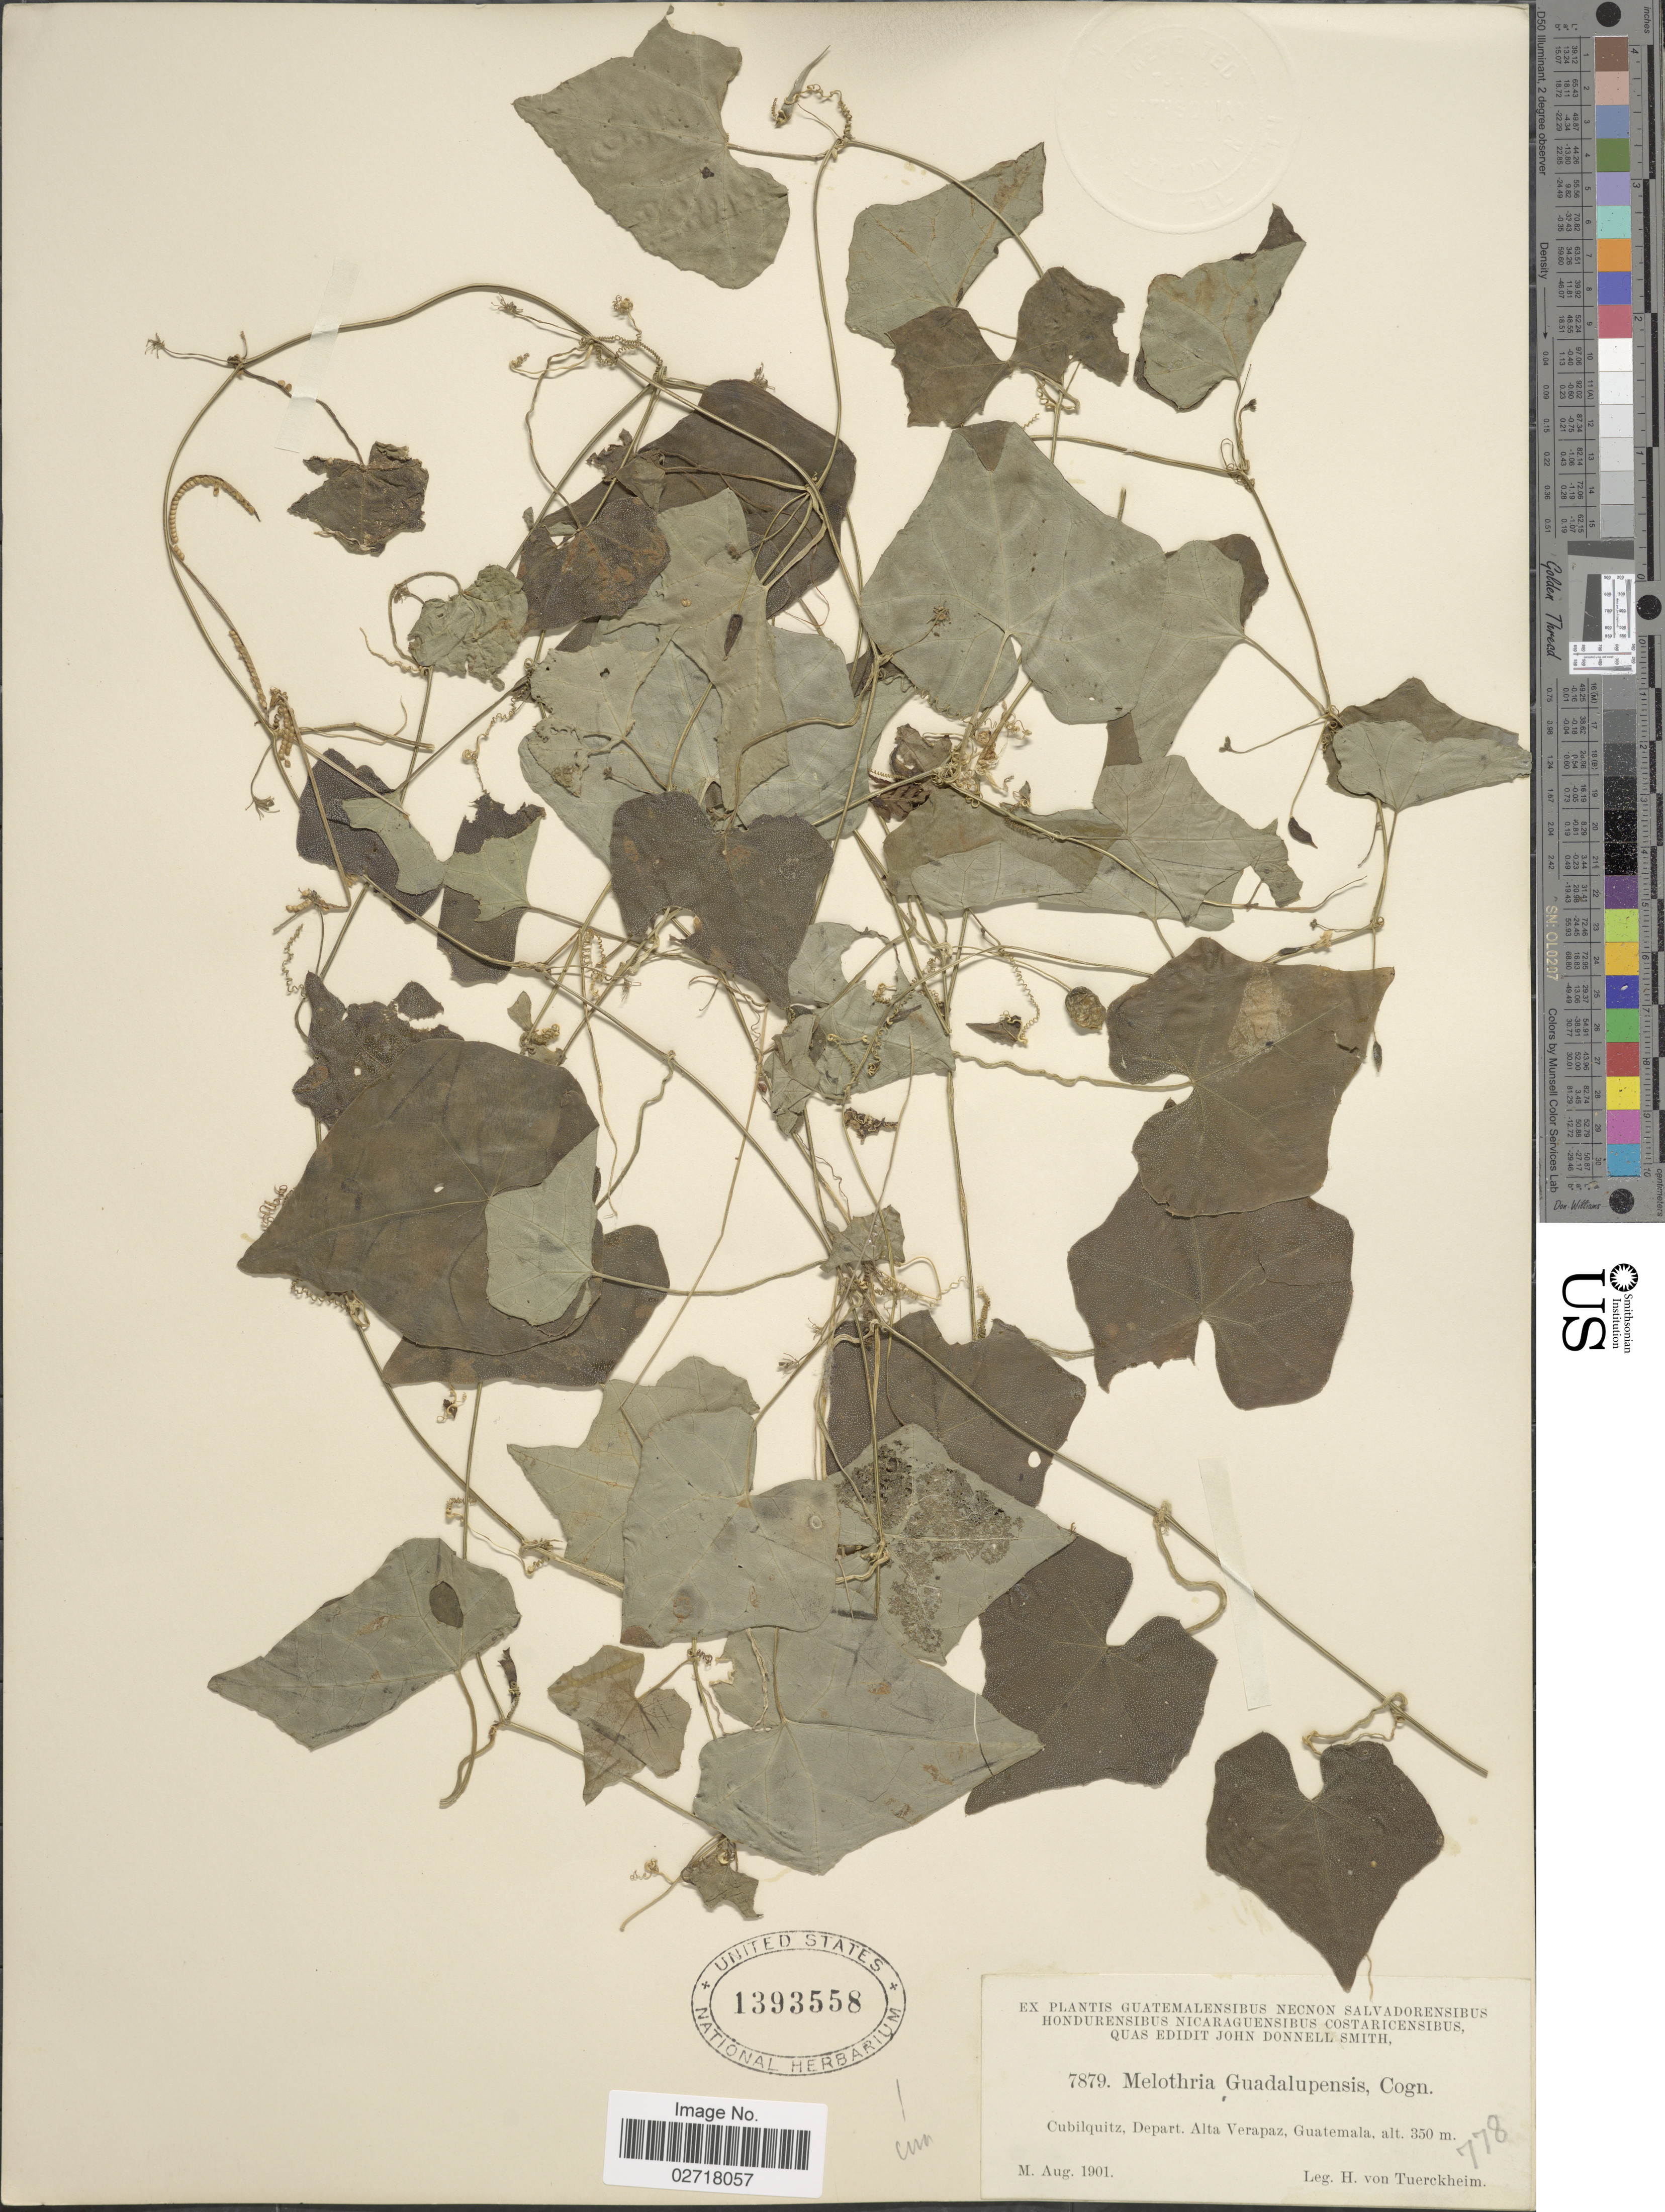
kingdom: Plantae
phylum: Tracheophyta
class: Magnoliopsida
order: Cucurbitales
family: Cucurbitaceae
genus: Melothria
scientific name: Melothria pendula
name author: L.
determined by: U.S. National Herbarium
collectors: H. von Türckheim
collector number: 7879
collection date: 1901-08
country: Guatemala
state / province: Alta Verapaz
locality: Cubilquitz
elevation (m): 350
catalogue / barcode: US 1393558